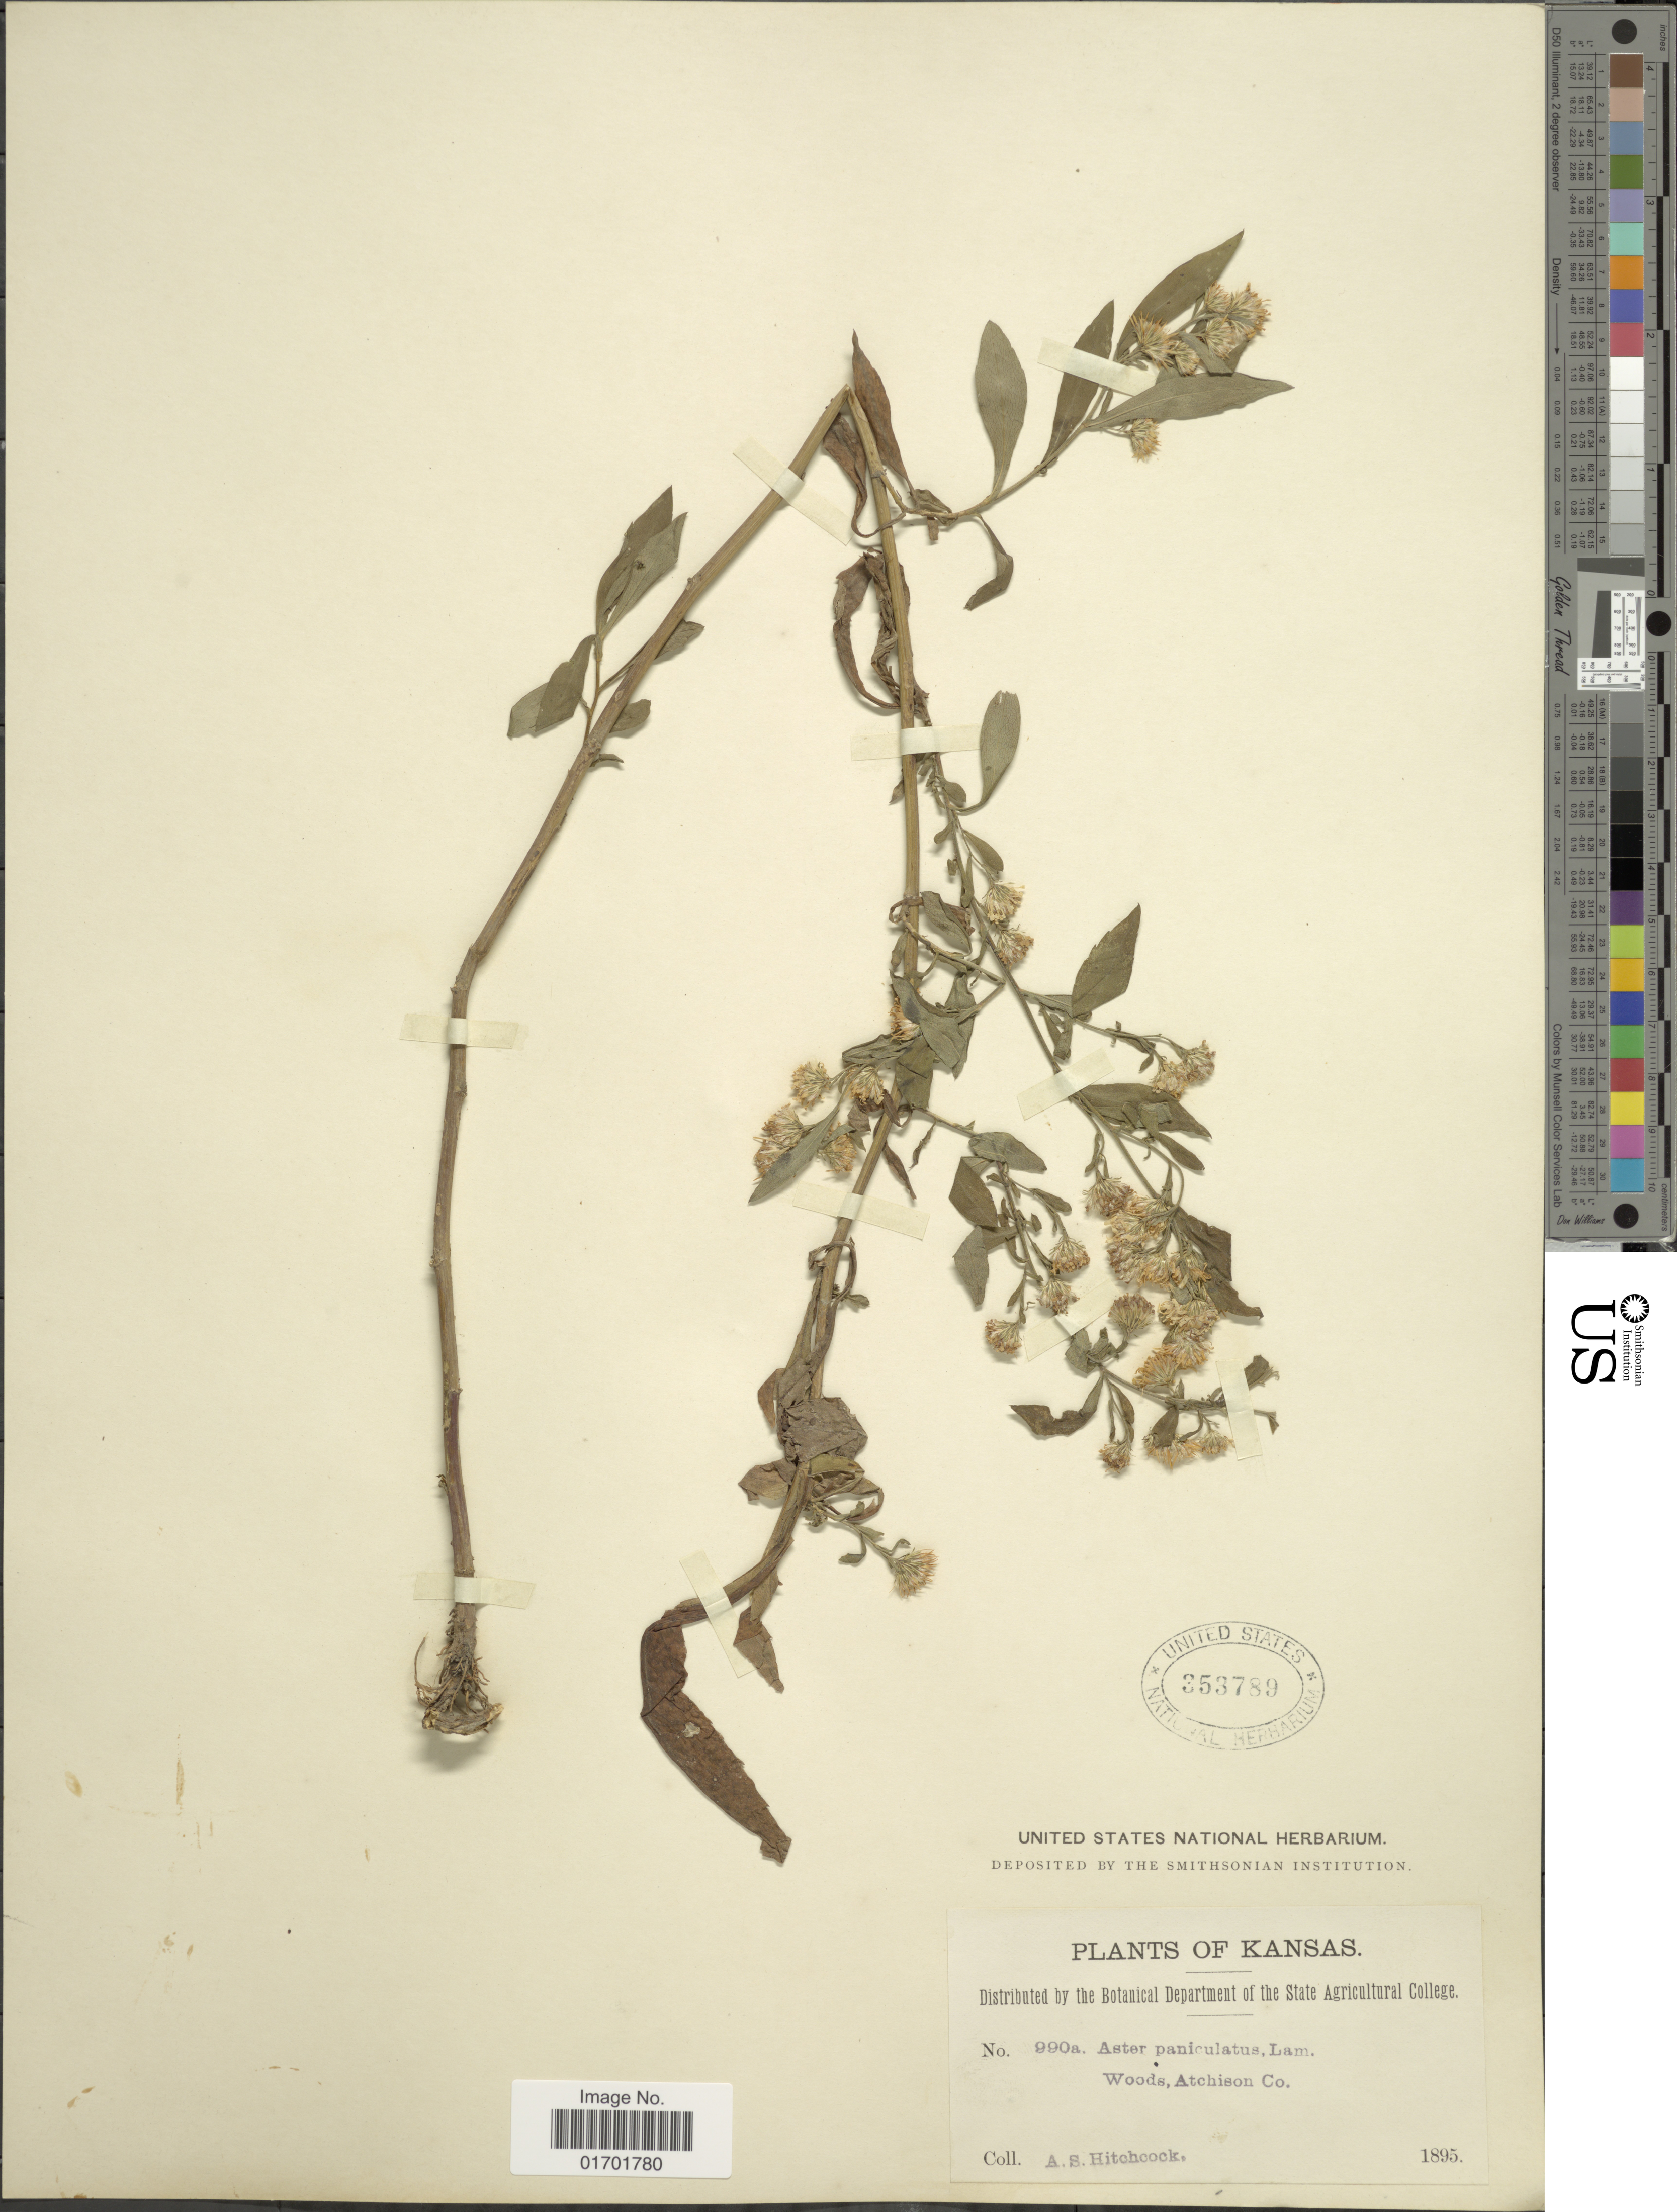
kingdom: Plantae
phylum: Tracheophyta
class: Magnoliopsida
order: Asterales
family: Asteraceae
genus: Symphyotrichum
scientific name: Symphyotrichum lanceolatum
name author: (Willd.) G.L. Nesom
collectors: A. S. Hitchcock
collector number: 990a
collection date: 1895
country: United States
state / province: Arkansas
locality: Woods, Atchison Co.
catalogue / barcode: US 353789